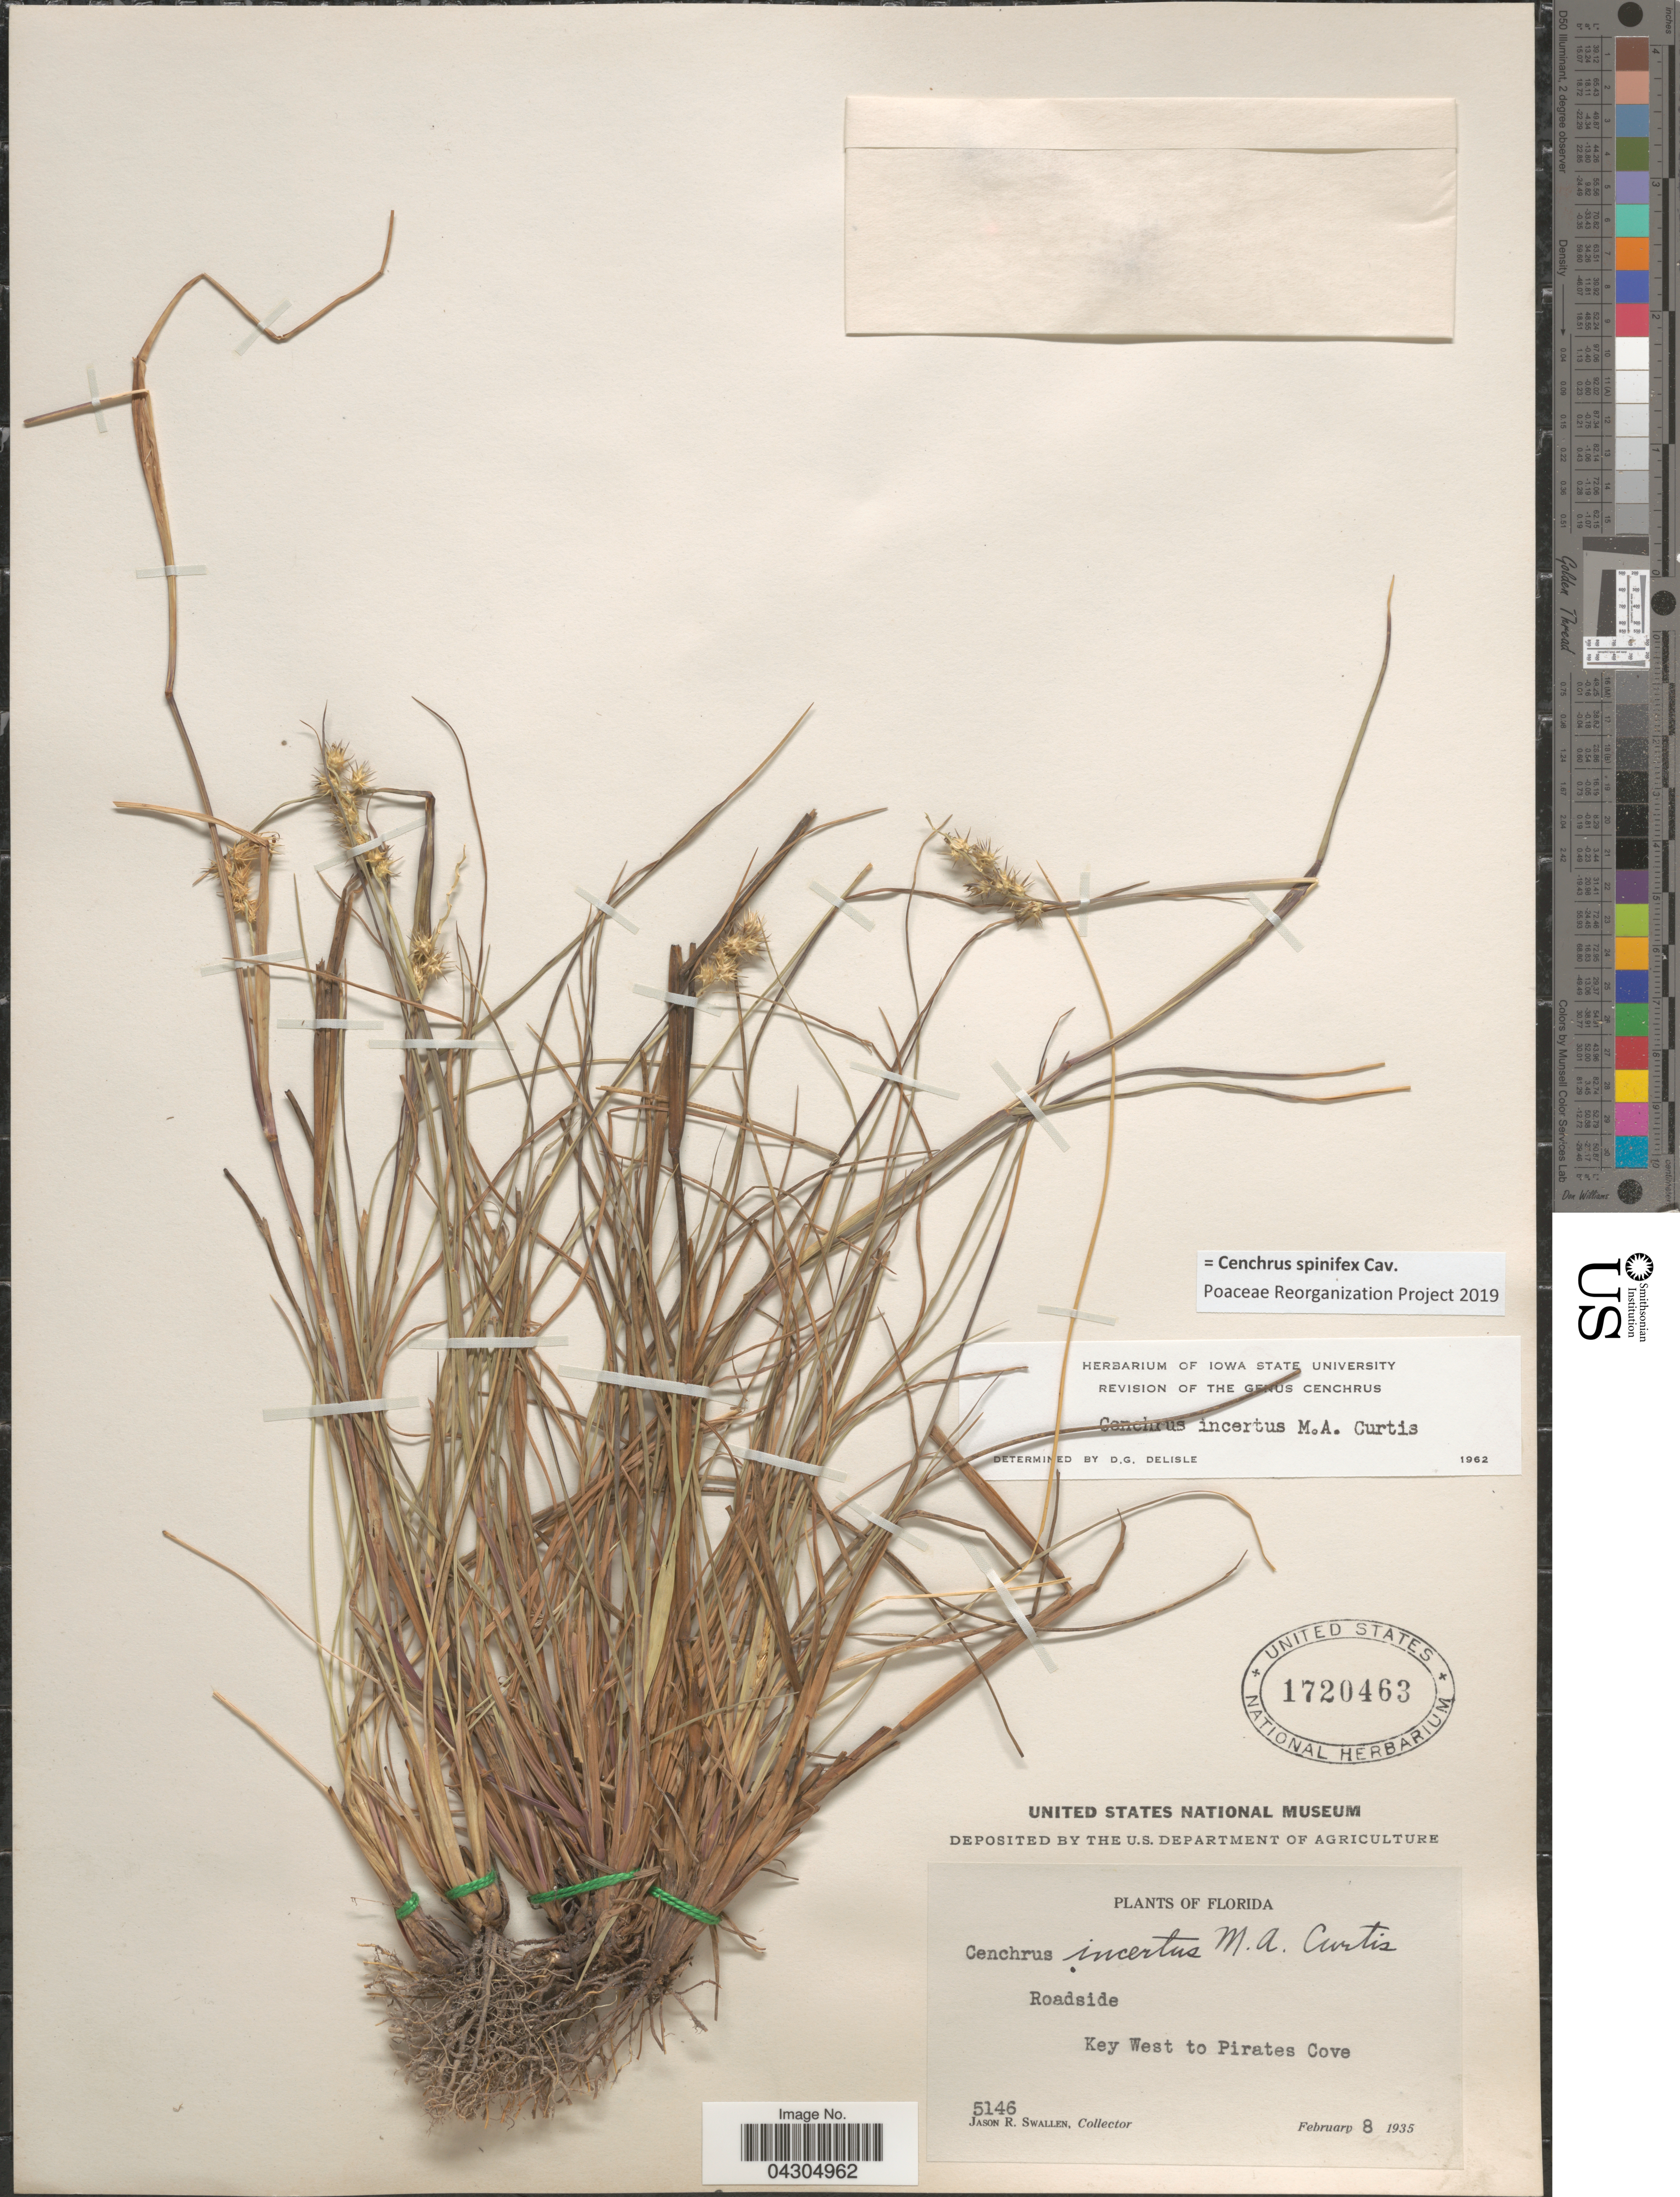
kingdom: Plantae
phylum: Tracheophyta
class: Liliopsida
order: Poales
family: Poaceae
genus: Cenchrus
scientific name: Cenchrus spinifex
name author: Cav.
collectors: J. R. Swallen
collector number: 5146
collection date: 1935-02-08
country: United States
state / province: Florida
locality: Roadside. Key West to Pirates Cove.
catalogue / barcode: US 1720463